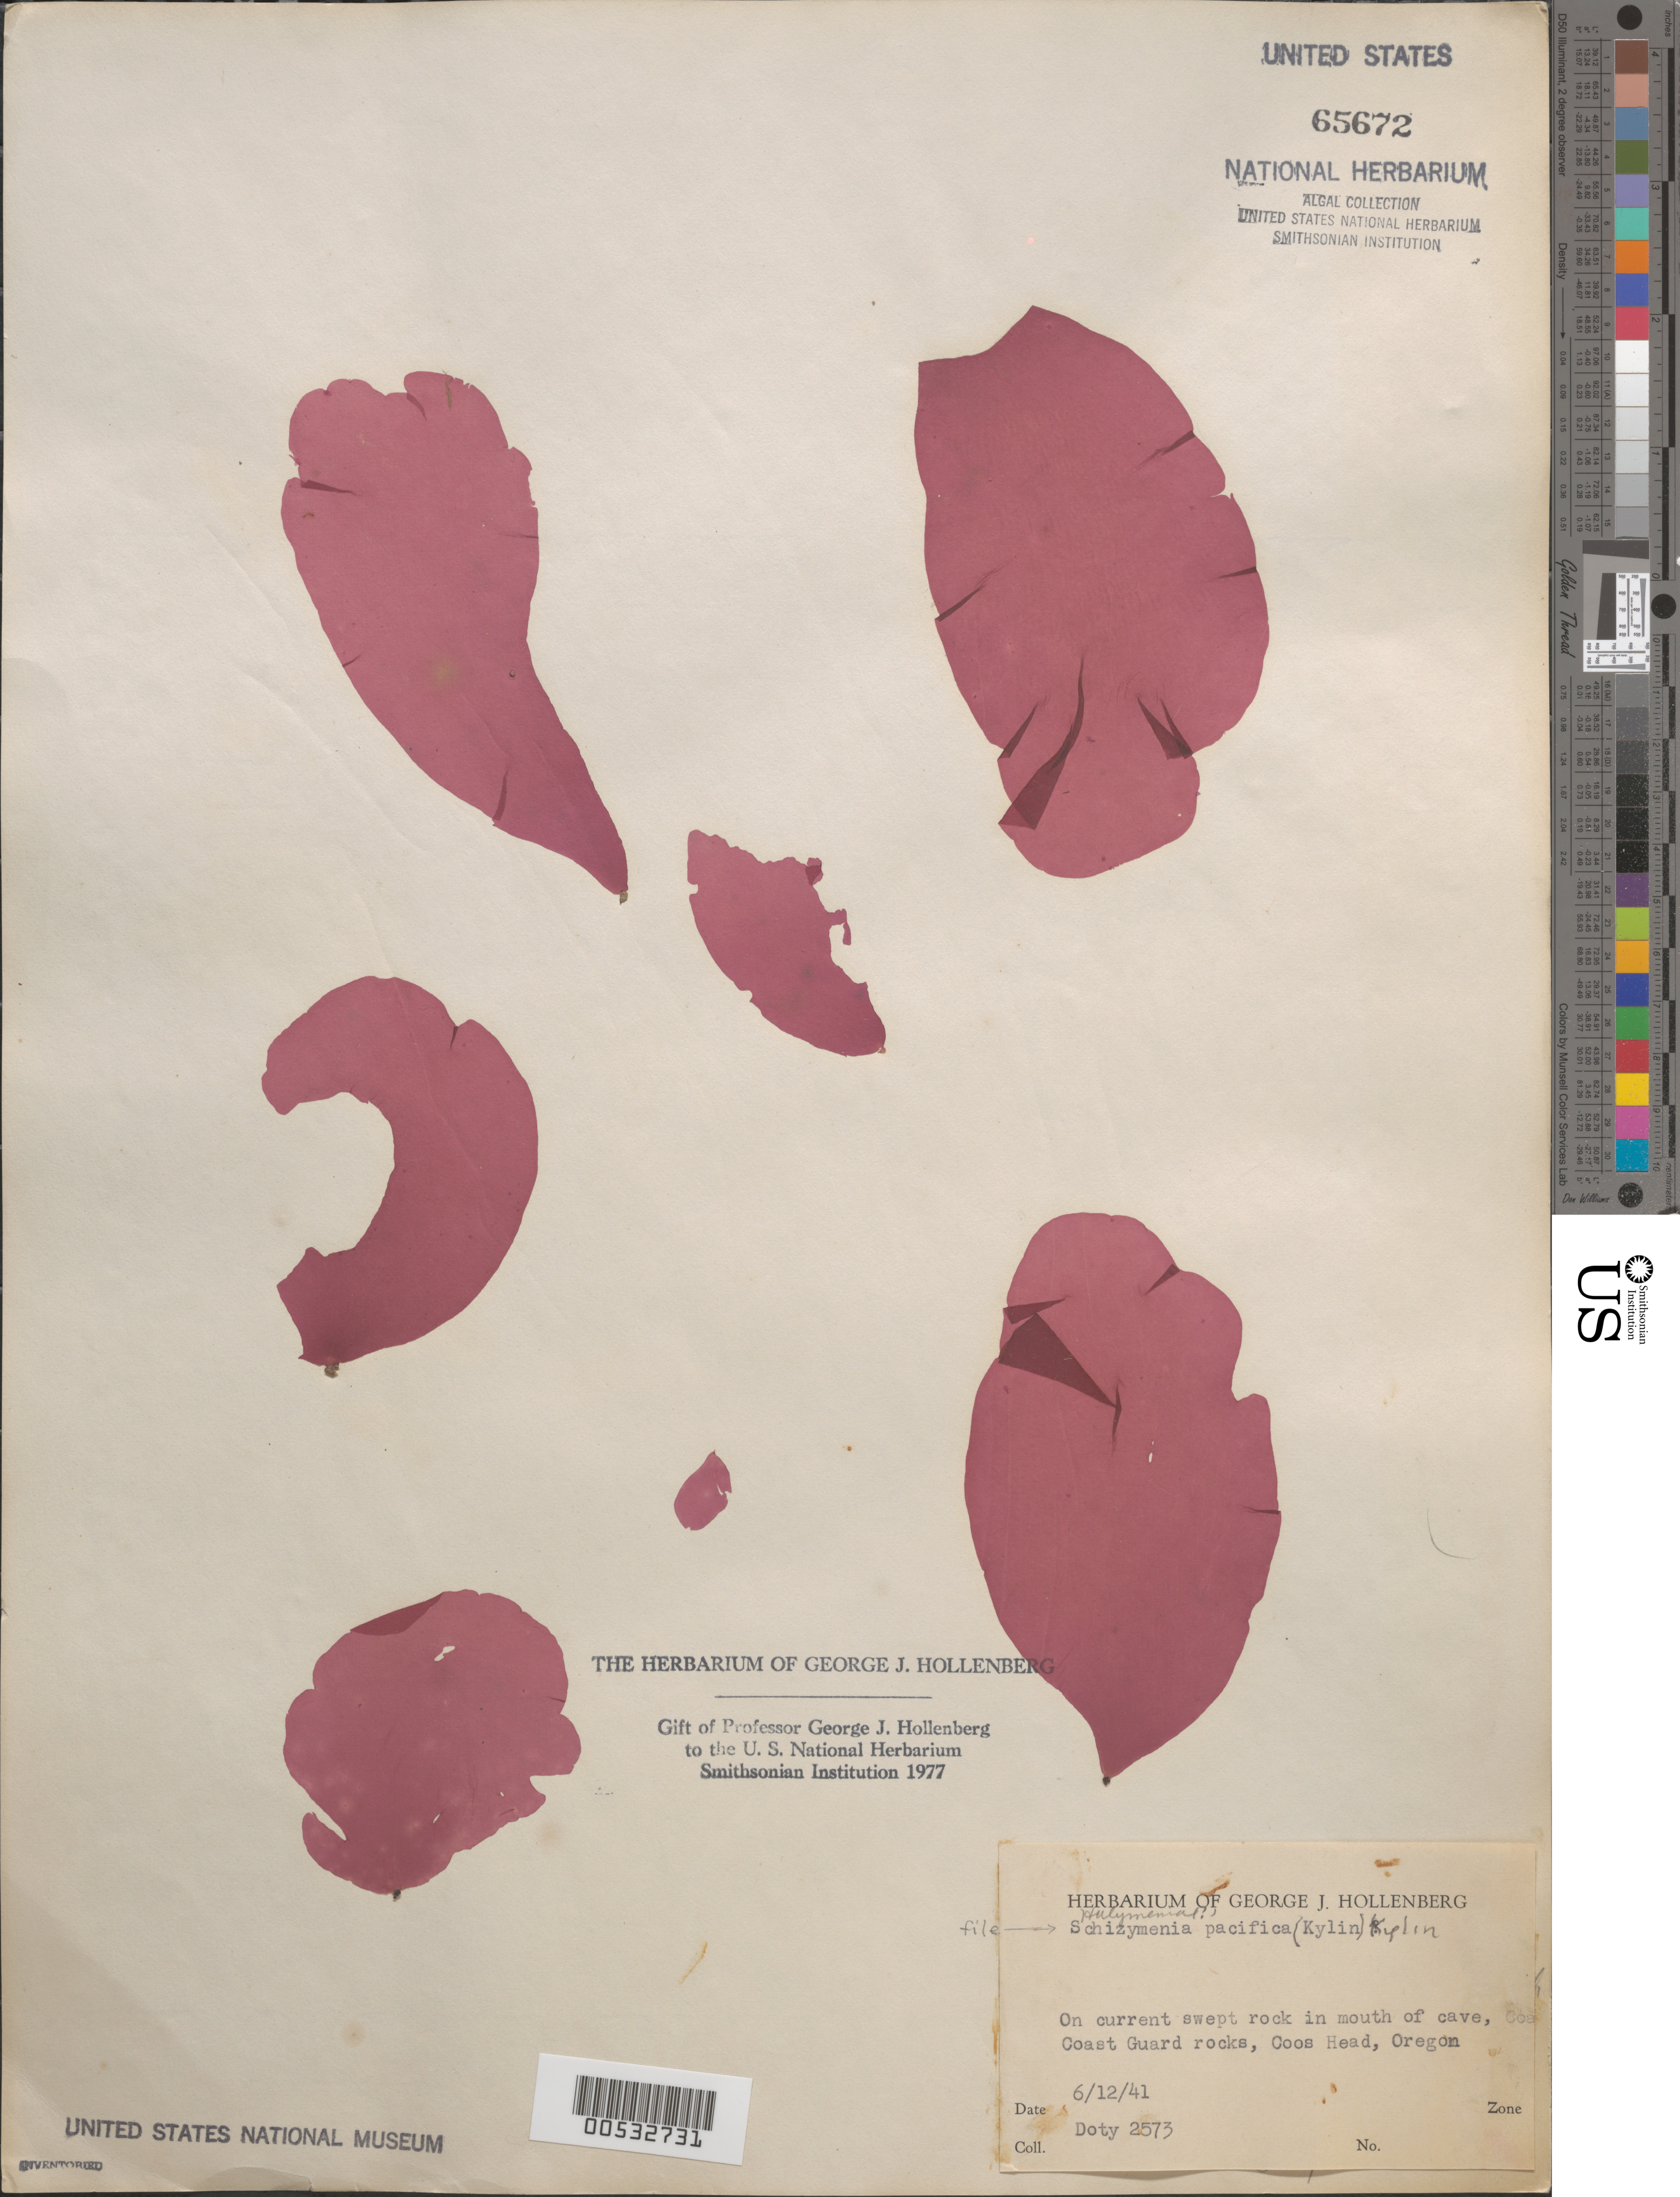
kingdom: Plantae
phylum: Rhodophyta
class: Florideophyceae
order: Nemastomatales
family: Schizymeniaceae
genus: Schizymenia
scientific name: Schizymenia pacifica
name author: (Kylin) Kylin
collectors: M. S. Doty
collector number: MSD 2573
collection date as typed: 12 Jun 1941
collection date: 1941-06-12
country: United States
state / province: Oregon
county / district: Coos County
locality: Coast Guard rocks, Coos Head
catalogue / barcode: US 65672